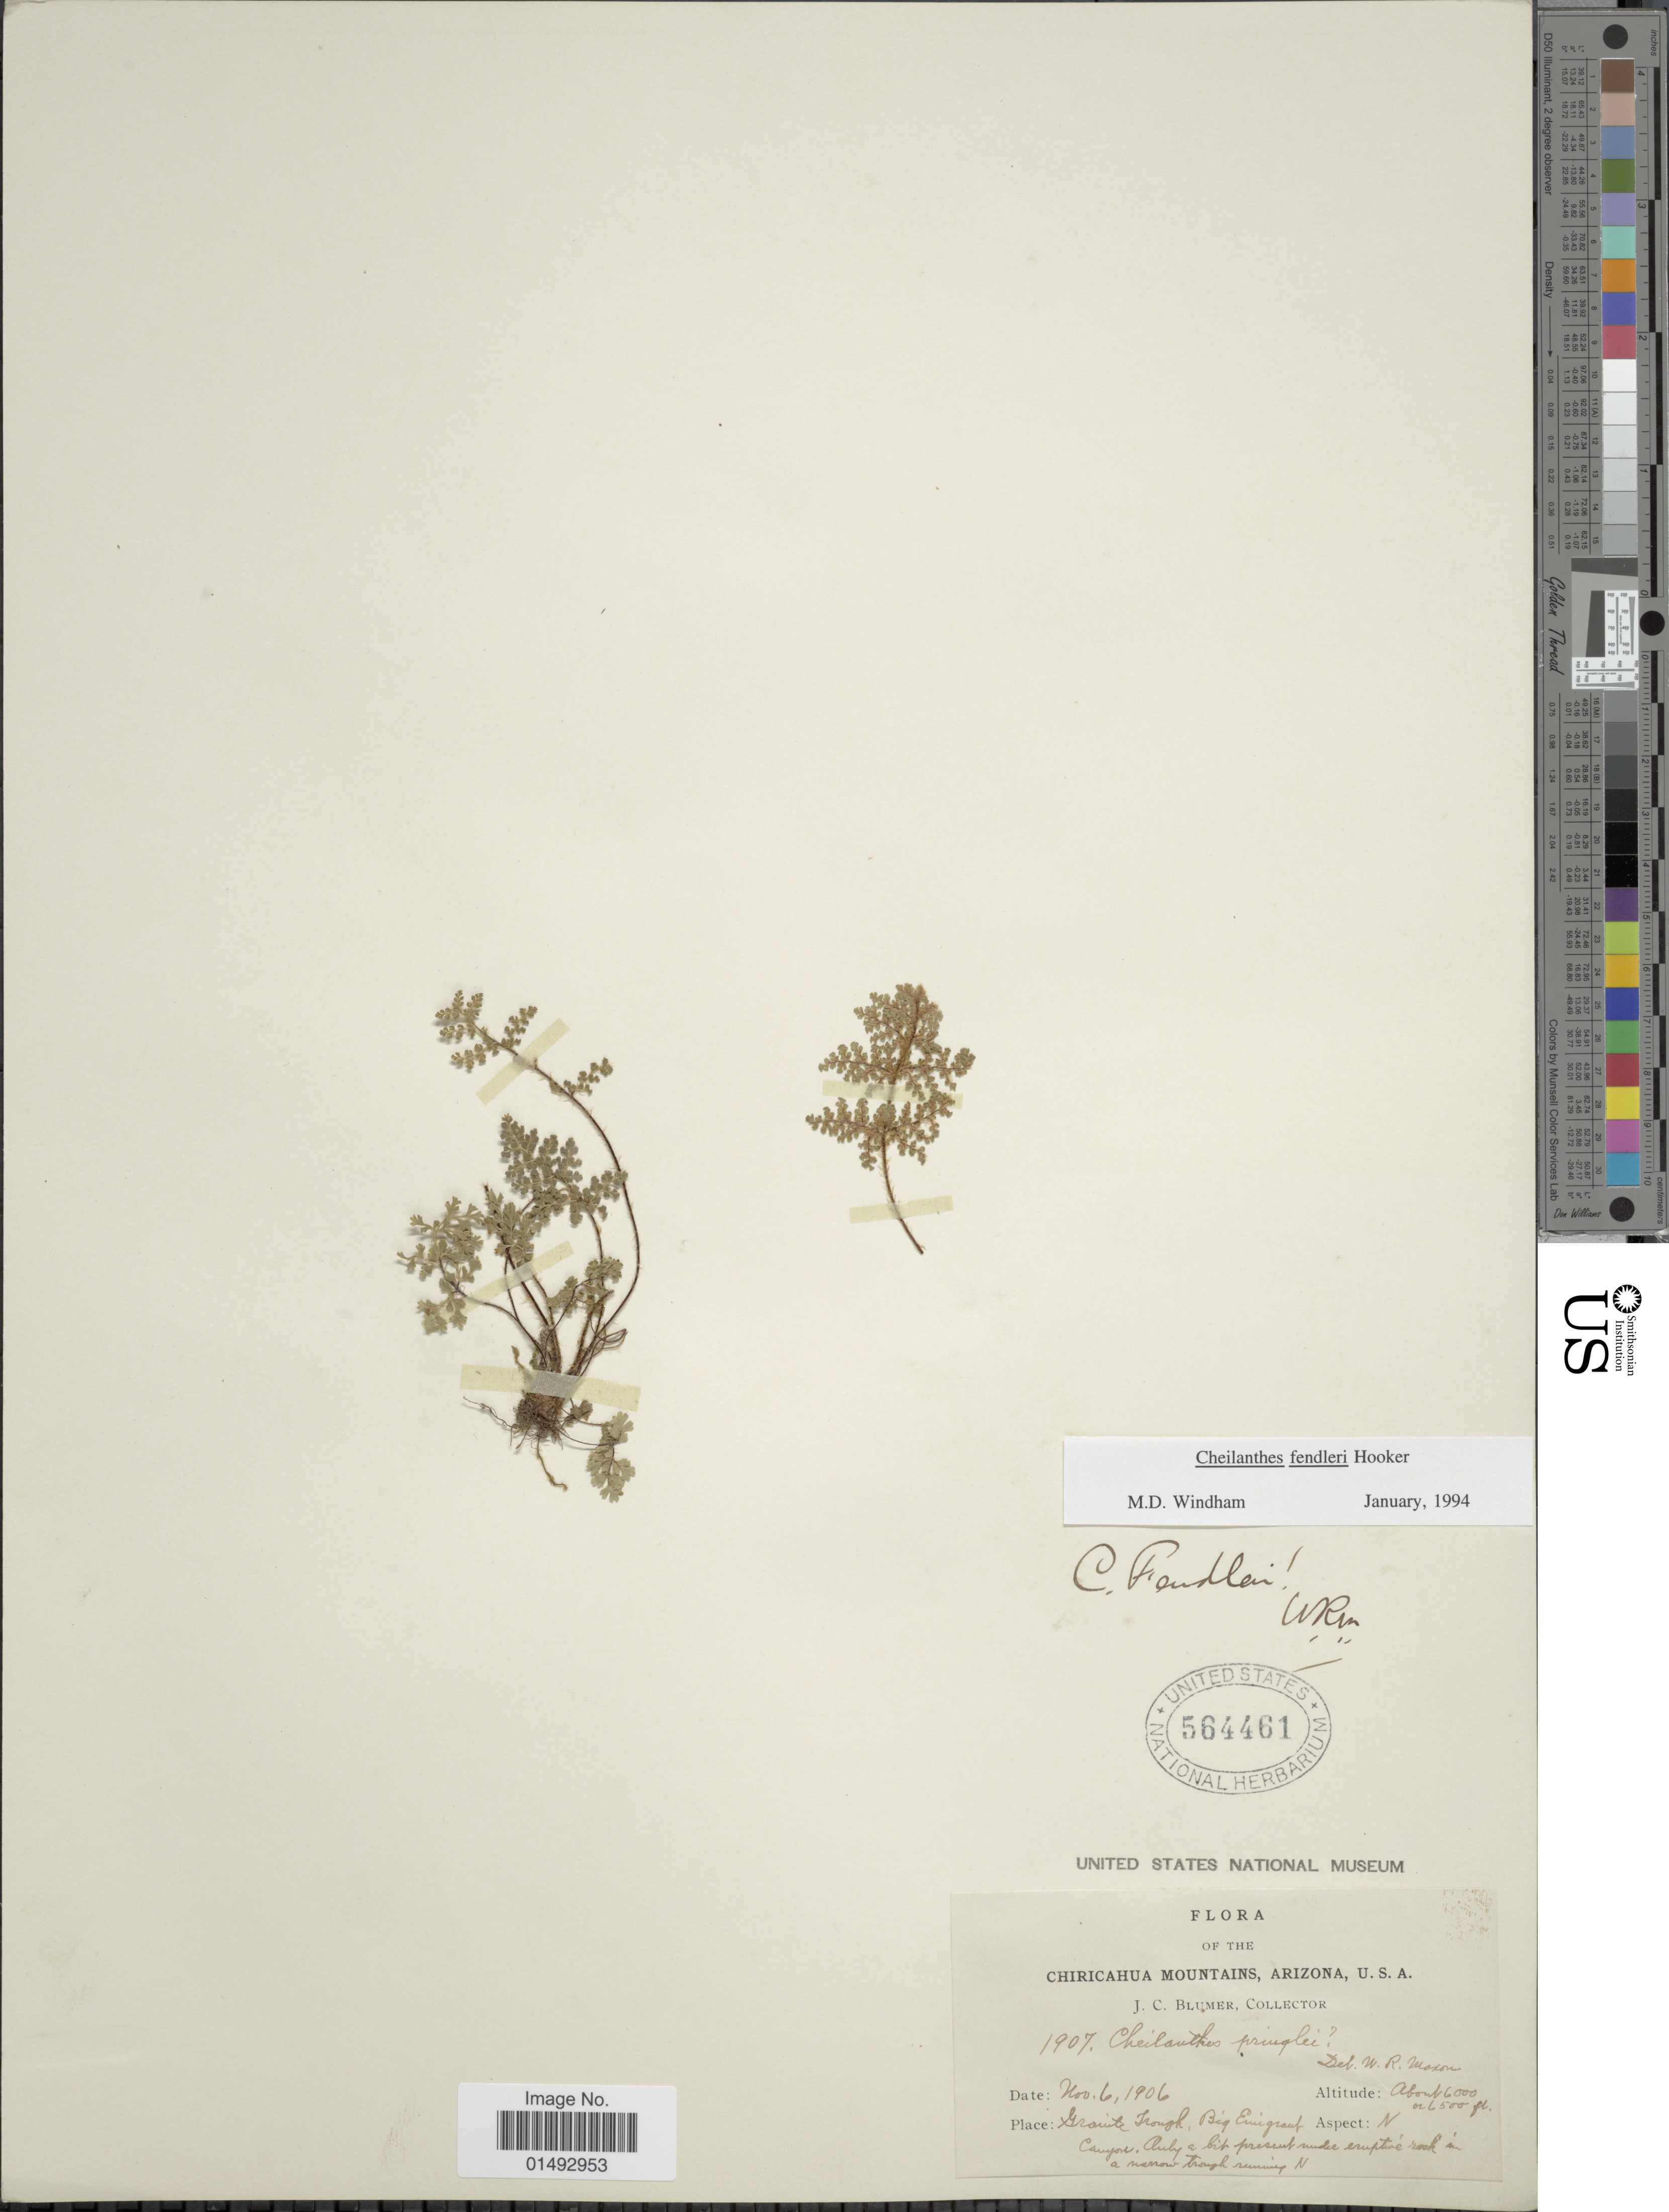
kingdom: Plantae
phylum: Tracheophyta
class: Polypodiopsida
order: Polypodiales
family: Pteridaceae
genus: Myriopteris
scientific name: Myriopteris fendleri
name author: (Hook.) E. Fourn.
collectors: J. C. Blumer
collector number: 1907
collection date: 1906-11-06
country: United States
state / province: Arizona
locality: Chiricahua Mountains, Granite Trough, Big Emigrant Canyon.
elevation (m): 1829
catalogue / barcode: US 564461